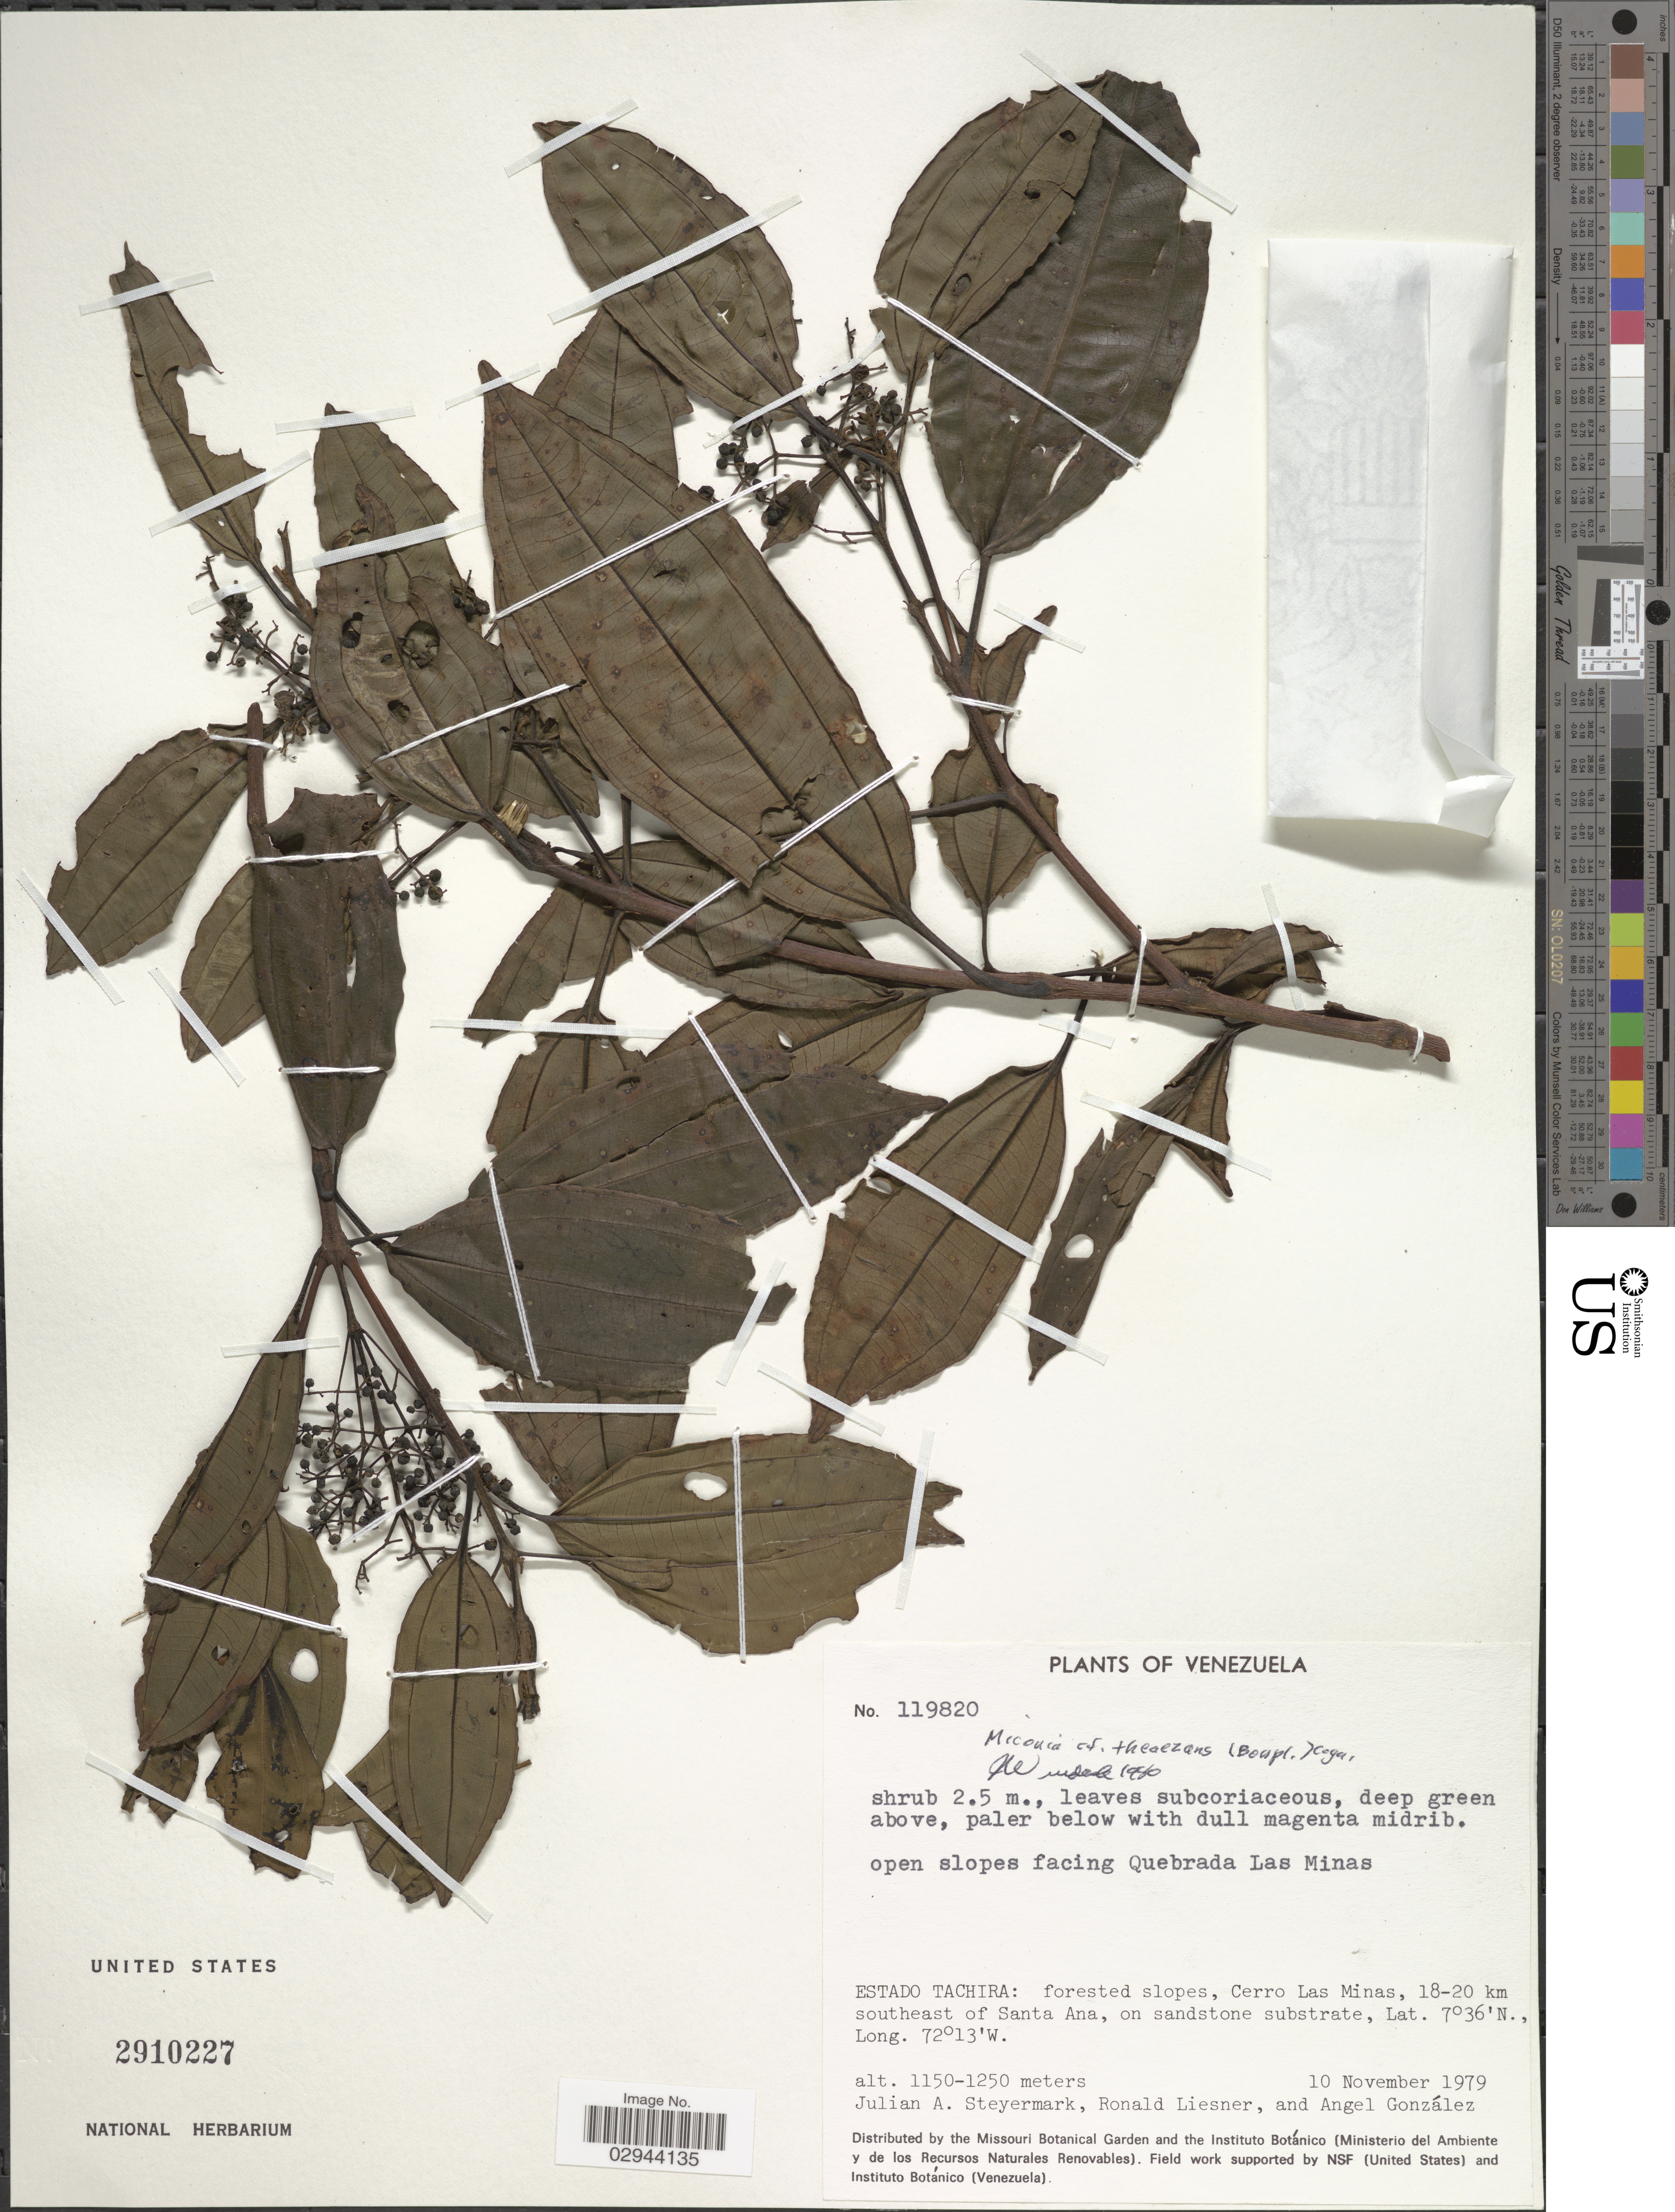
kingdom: Plantae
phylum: Tracheophyta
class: Magnoliopsida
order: Myrtales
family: Melastomataceae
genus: Miconia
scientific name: Miconia theizans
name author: (Bonpl.) Cogn.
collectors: J. Steyermark, R. L. Liesner & A. C. González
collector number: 119820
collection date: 1979-11-10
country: Venezuela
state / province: Tachira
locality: Open slopes facing Quebrada Las Minas, forested slopes, Cerro Las Minas, 18-20 km southeast of Santa Ana.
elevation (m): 1150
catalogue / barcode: US 2910227